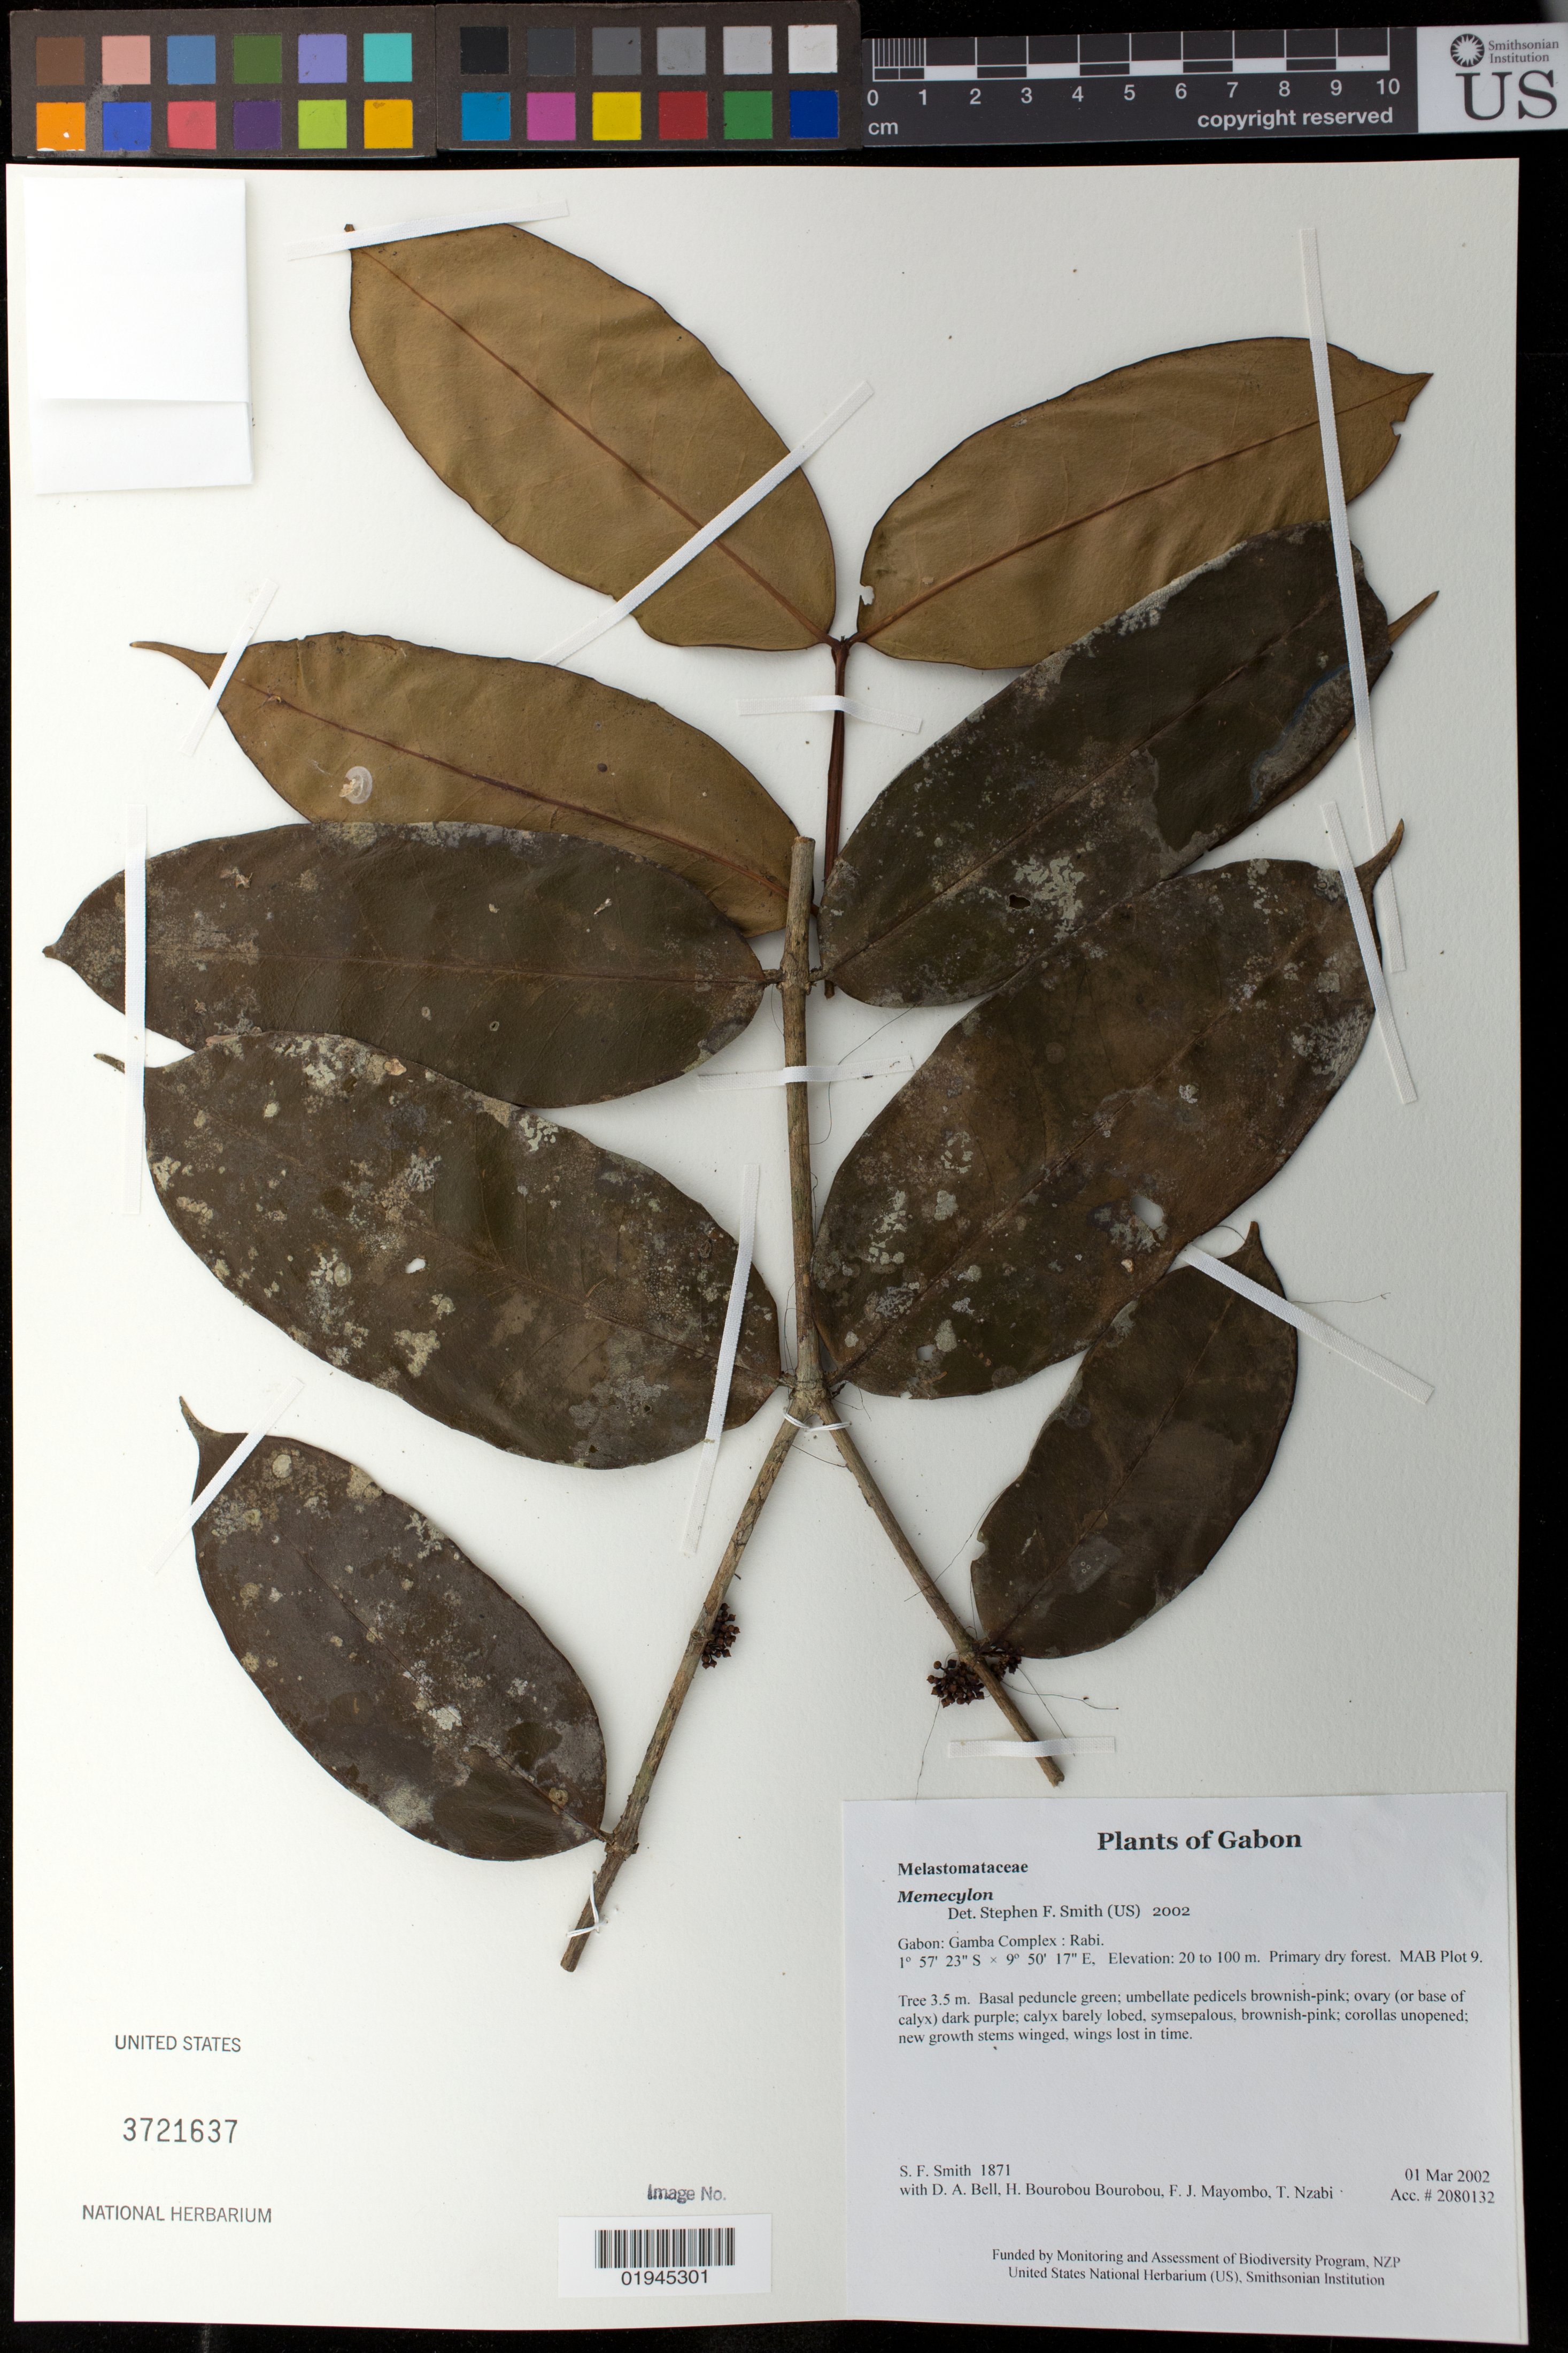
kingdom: Plantae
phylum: Tracheophyta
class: Magnoliopsida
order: Myrtales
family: Melastomataceae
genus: Memecylon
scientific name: Memecylon sp.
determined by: Smith, Stephen F., (US), NMNH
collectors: S.F. Smith, D. A. Bell, H. Bourobou Bourobou & F. J. Mayombo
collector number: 1871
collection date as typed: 01 Mar 2002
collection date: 2002-03-01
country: Gabon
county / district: Gamba Complex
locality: Rabi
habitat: Primary dry forest. MAB Plot 9.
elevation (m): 20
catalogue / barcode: US 3721637